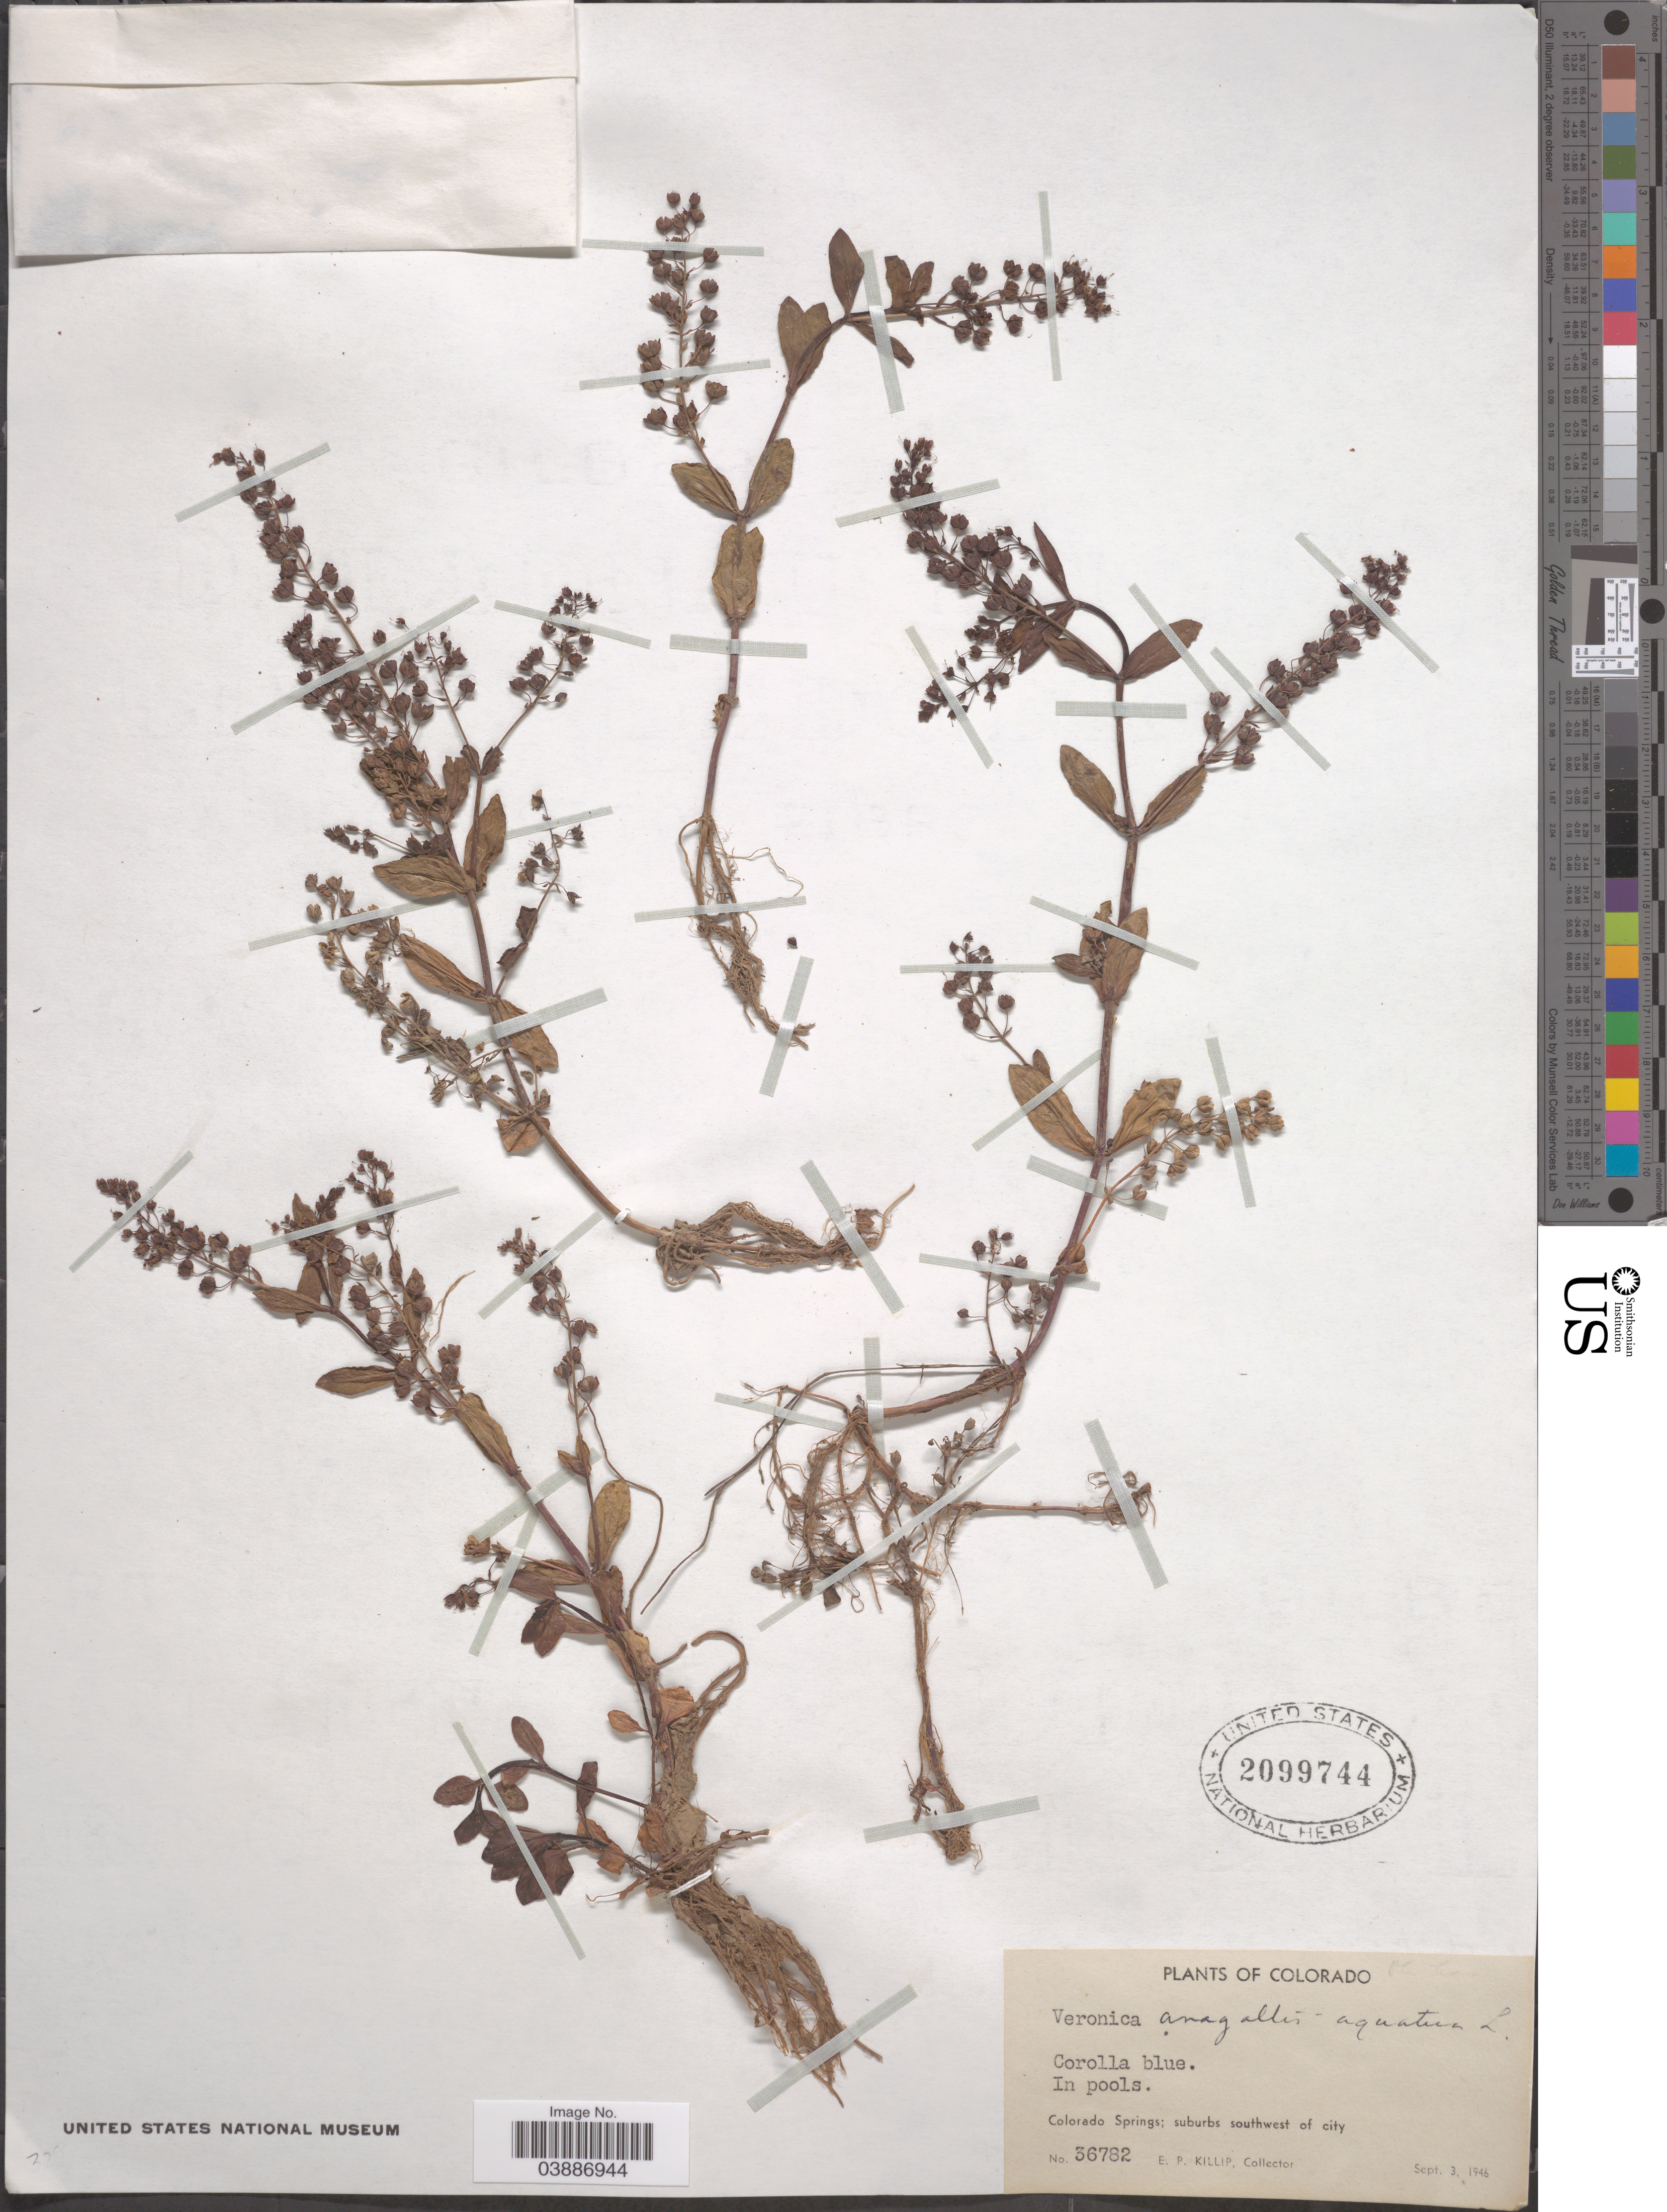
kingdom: Plantae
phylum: Tracheophyta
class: Magnoliopsida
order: Lamiales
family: Plantaginaceae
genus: Veronica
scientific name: Veronica anagallis-aquatica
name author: L.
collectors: E. P. Killip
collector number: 36782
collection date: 1946-09-03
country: United States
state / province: Colorado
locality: Colorado Springs; suburbs southwest of city.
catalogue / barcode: US 2099744